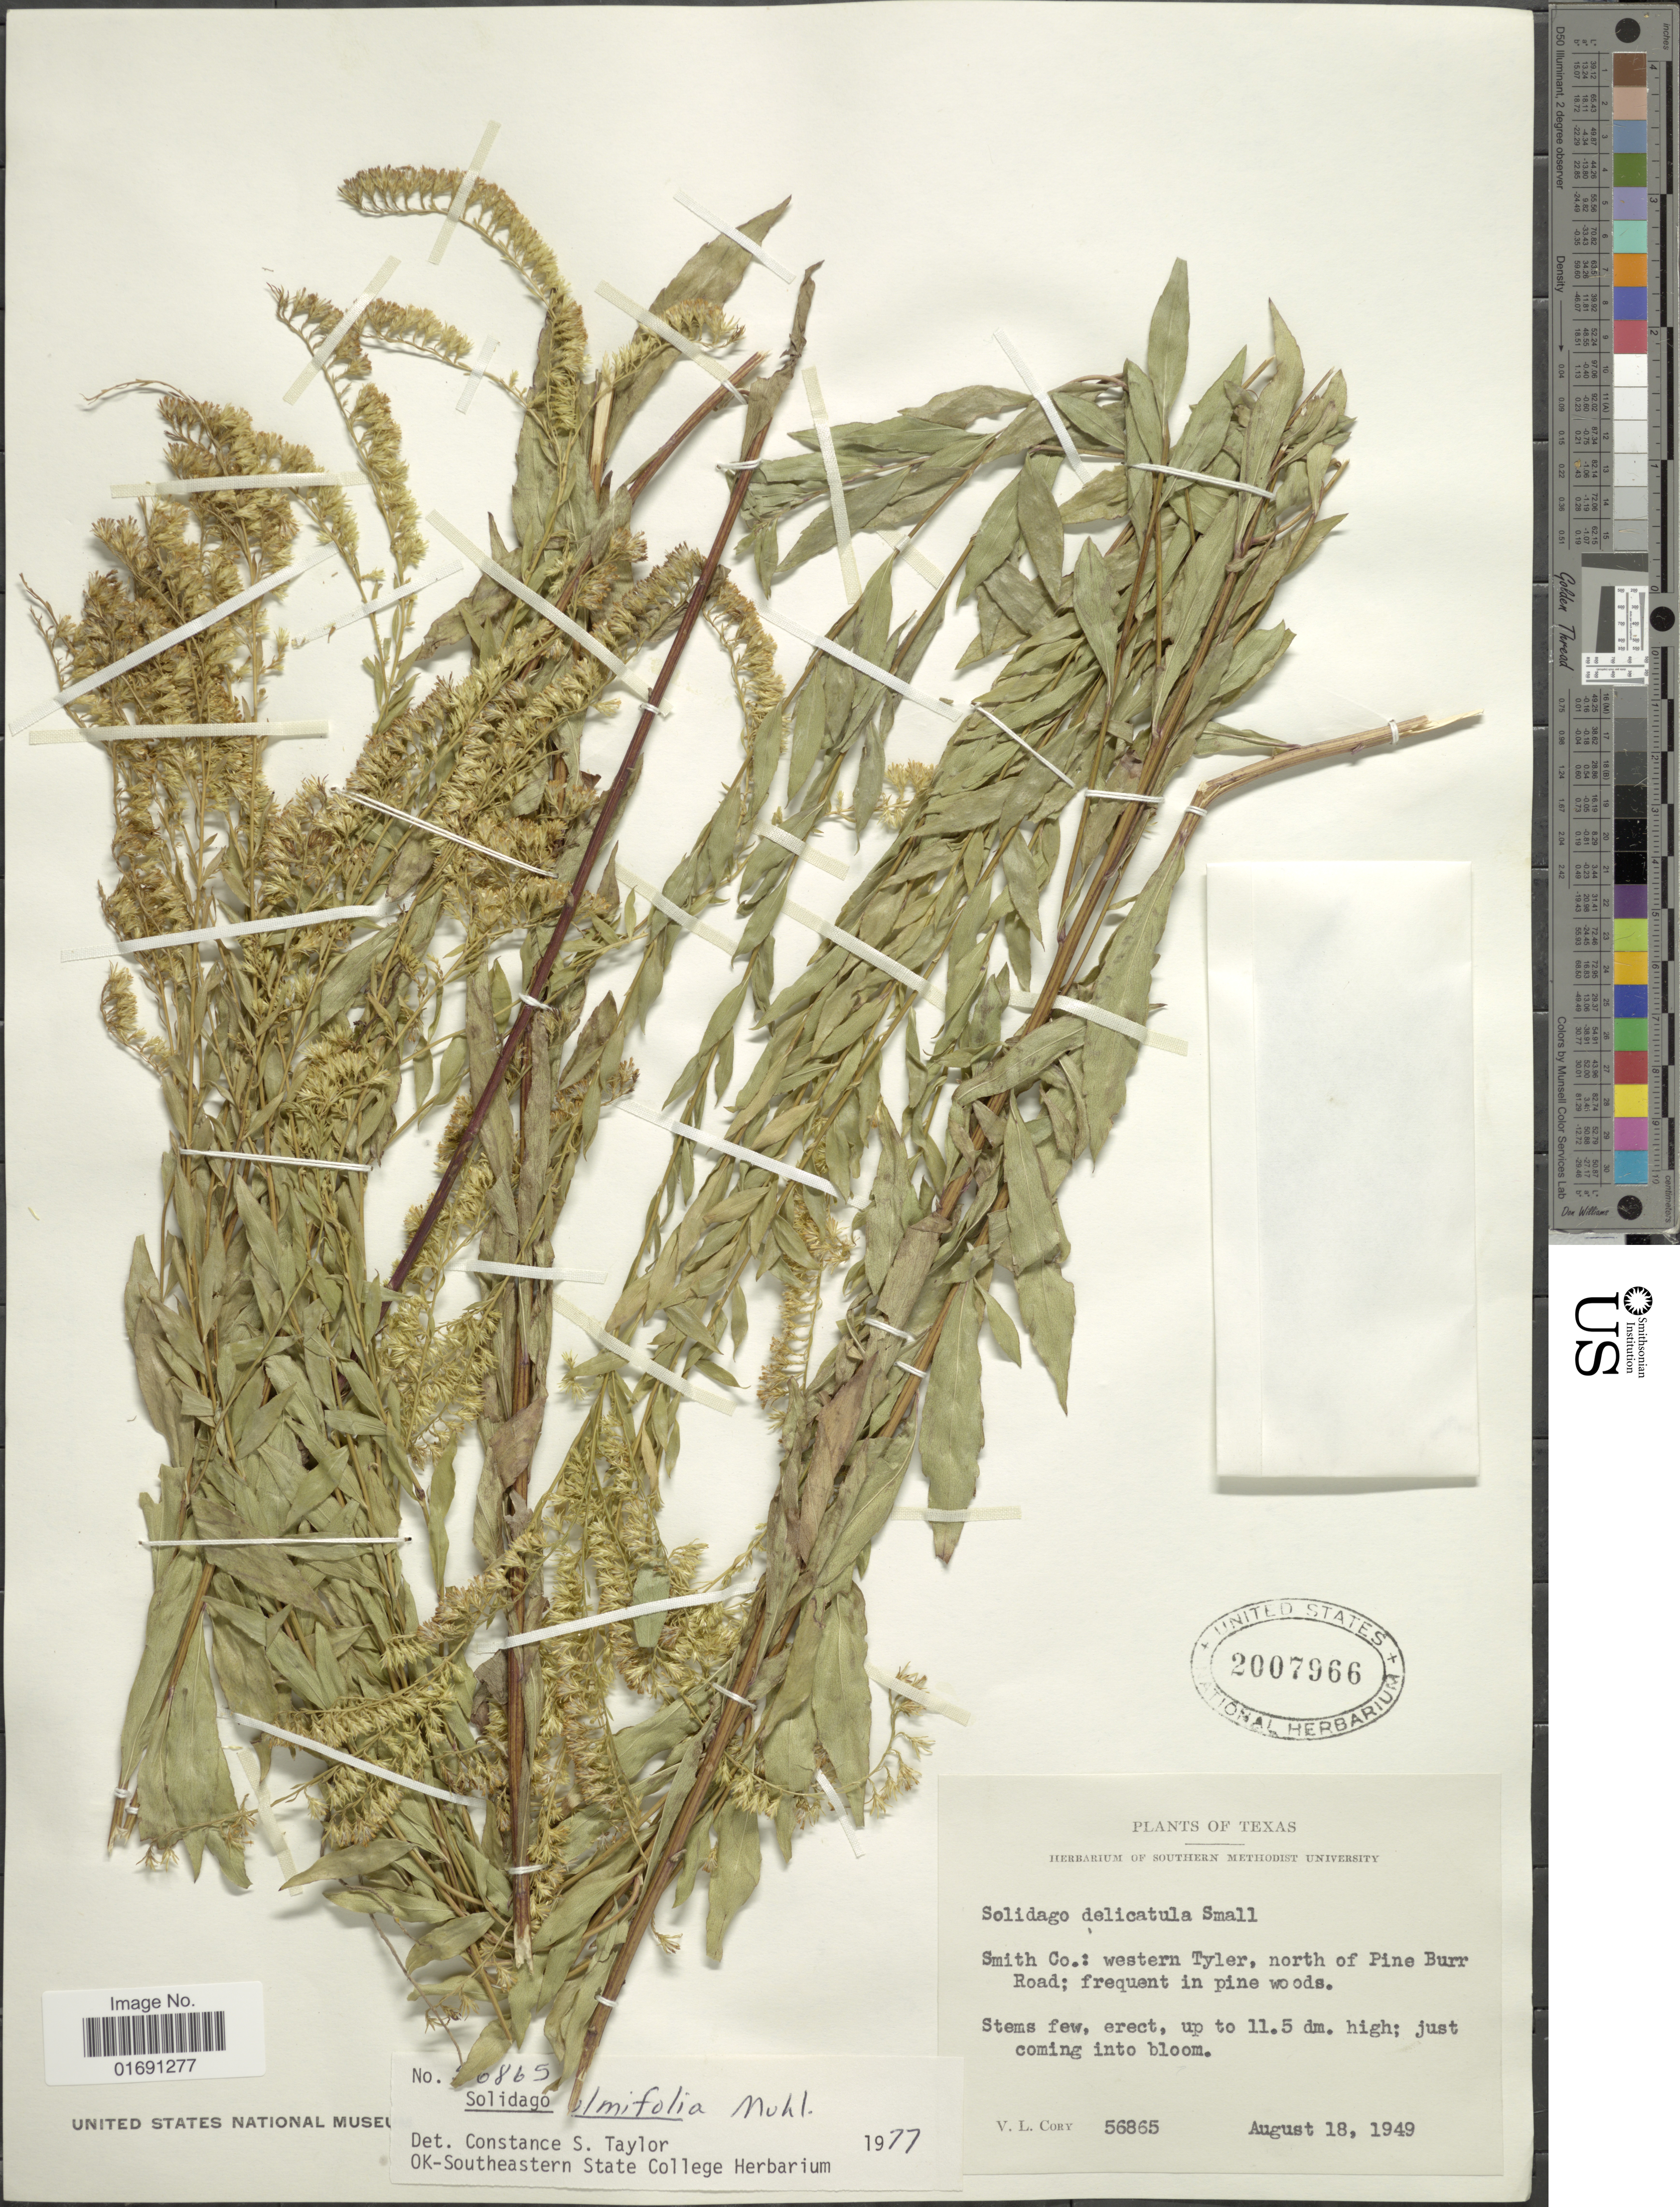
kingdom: Plantae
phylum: Tracheophyta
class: Magnoliopsida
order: Asterales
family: Asteraceae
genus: Solidago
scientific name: Solidago ulmifolia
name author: Muhl. ex Willd.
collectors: V. Cory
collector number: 56865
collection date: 1949-08-18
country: United States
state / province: Texas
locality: Smith Co., western Tyler, north of Pine Burr Road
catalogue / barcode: US 2007966